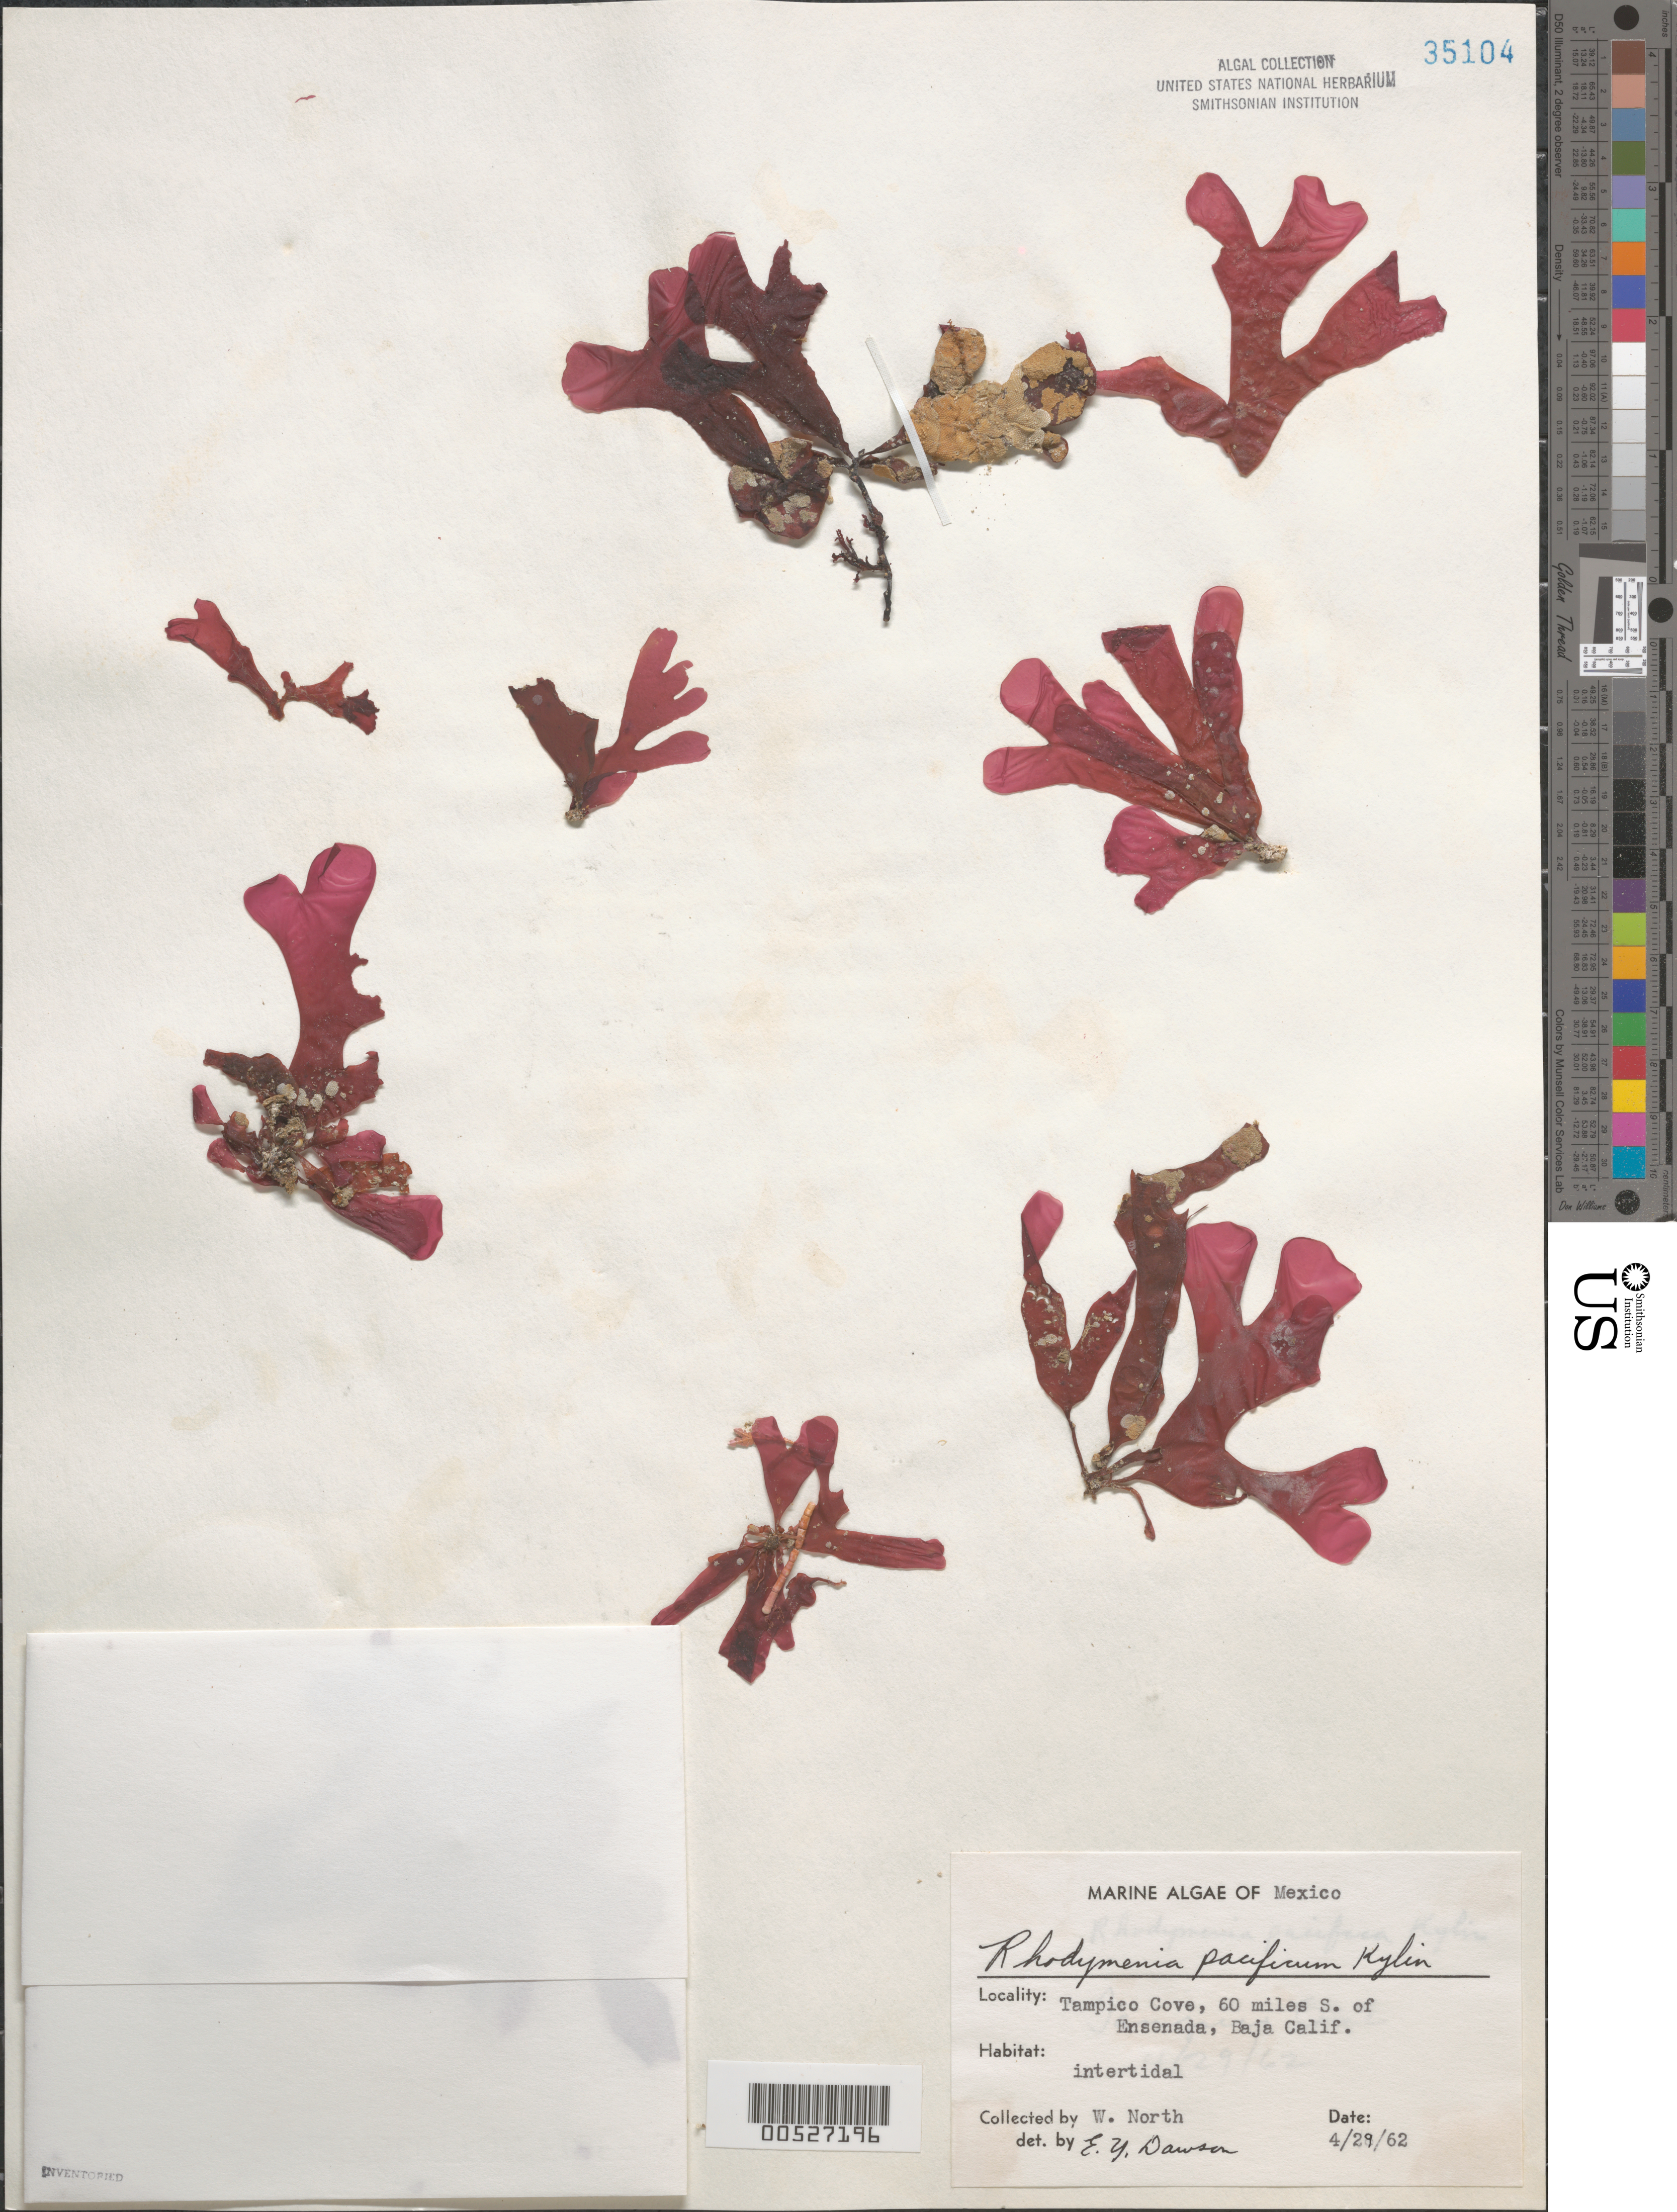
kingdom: Plantae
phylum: Rhodophyta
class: Florideophyceae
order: Rhodymeniales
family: Rhodymeniaceae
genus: Rhodymenia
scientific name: Rhodymenia pacifica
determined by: Dawson, E. Y.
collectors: W. North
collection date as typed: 29 Apr 1962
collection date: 1962-04-29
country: Mexico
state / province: Baja California Norte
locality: Tampico Cove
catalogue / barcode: US 35104